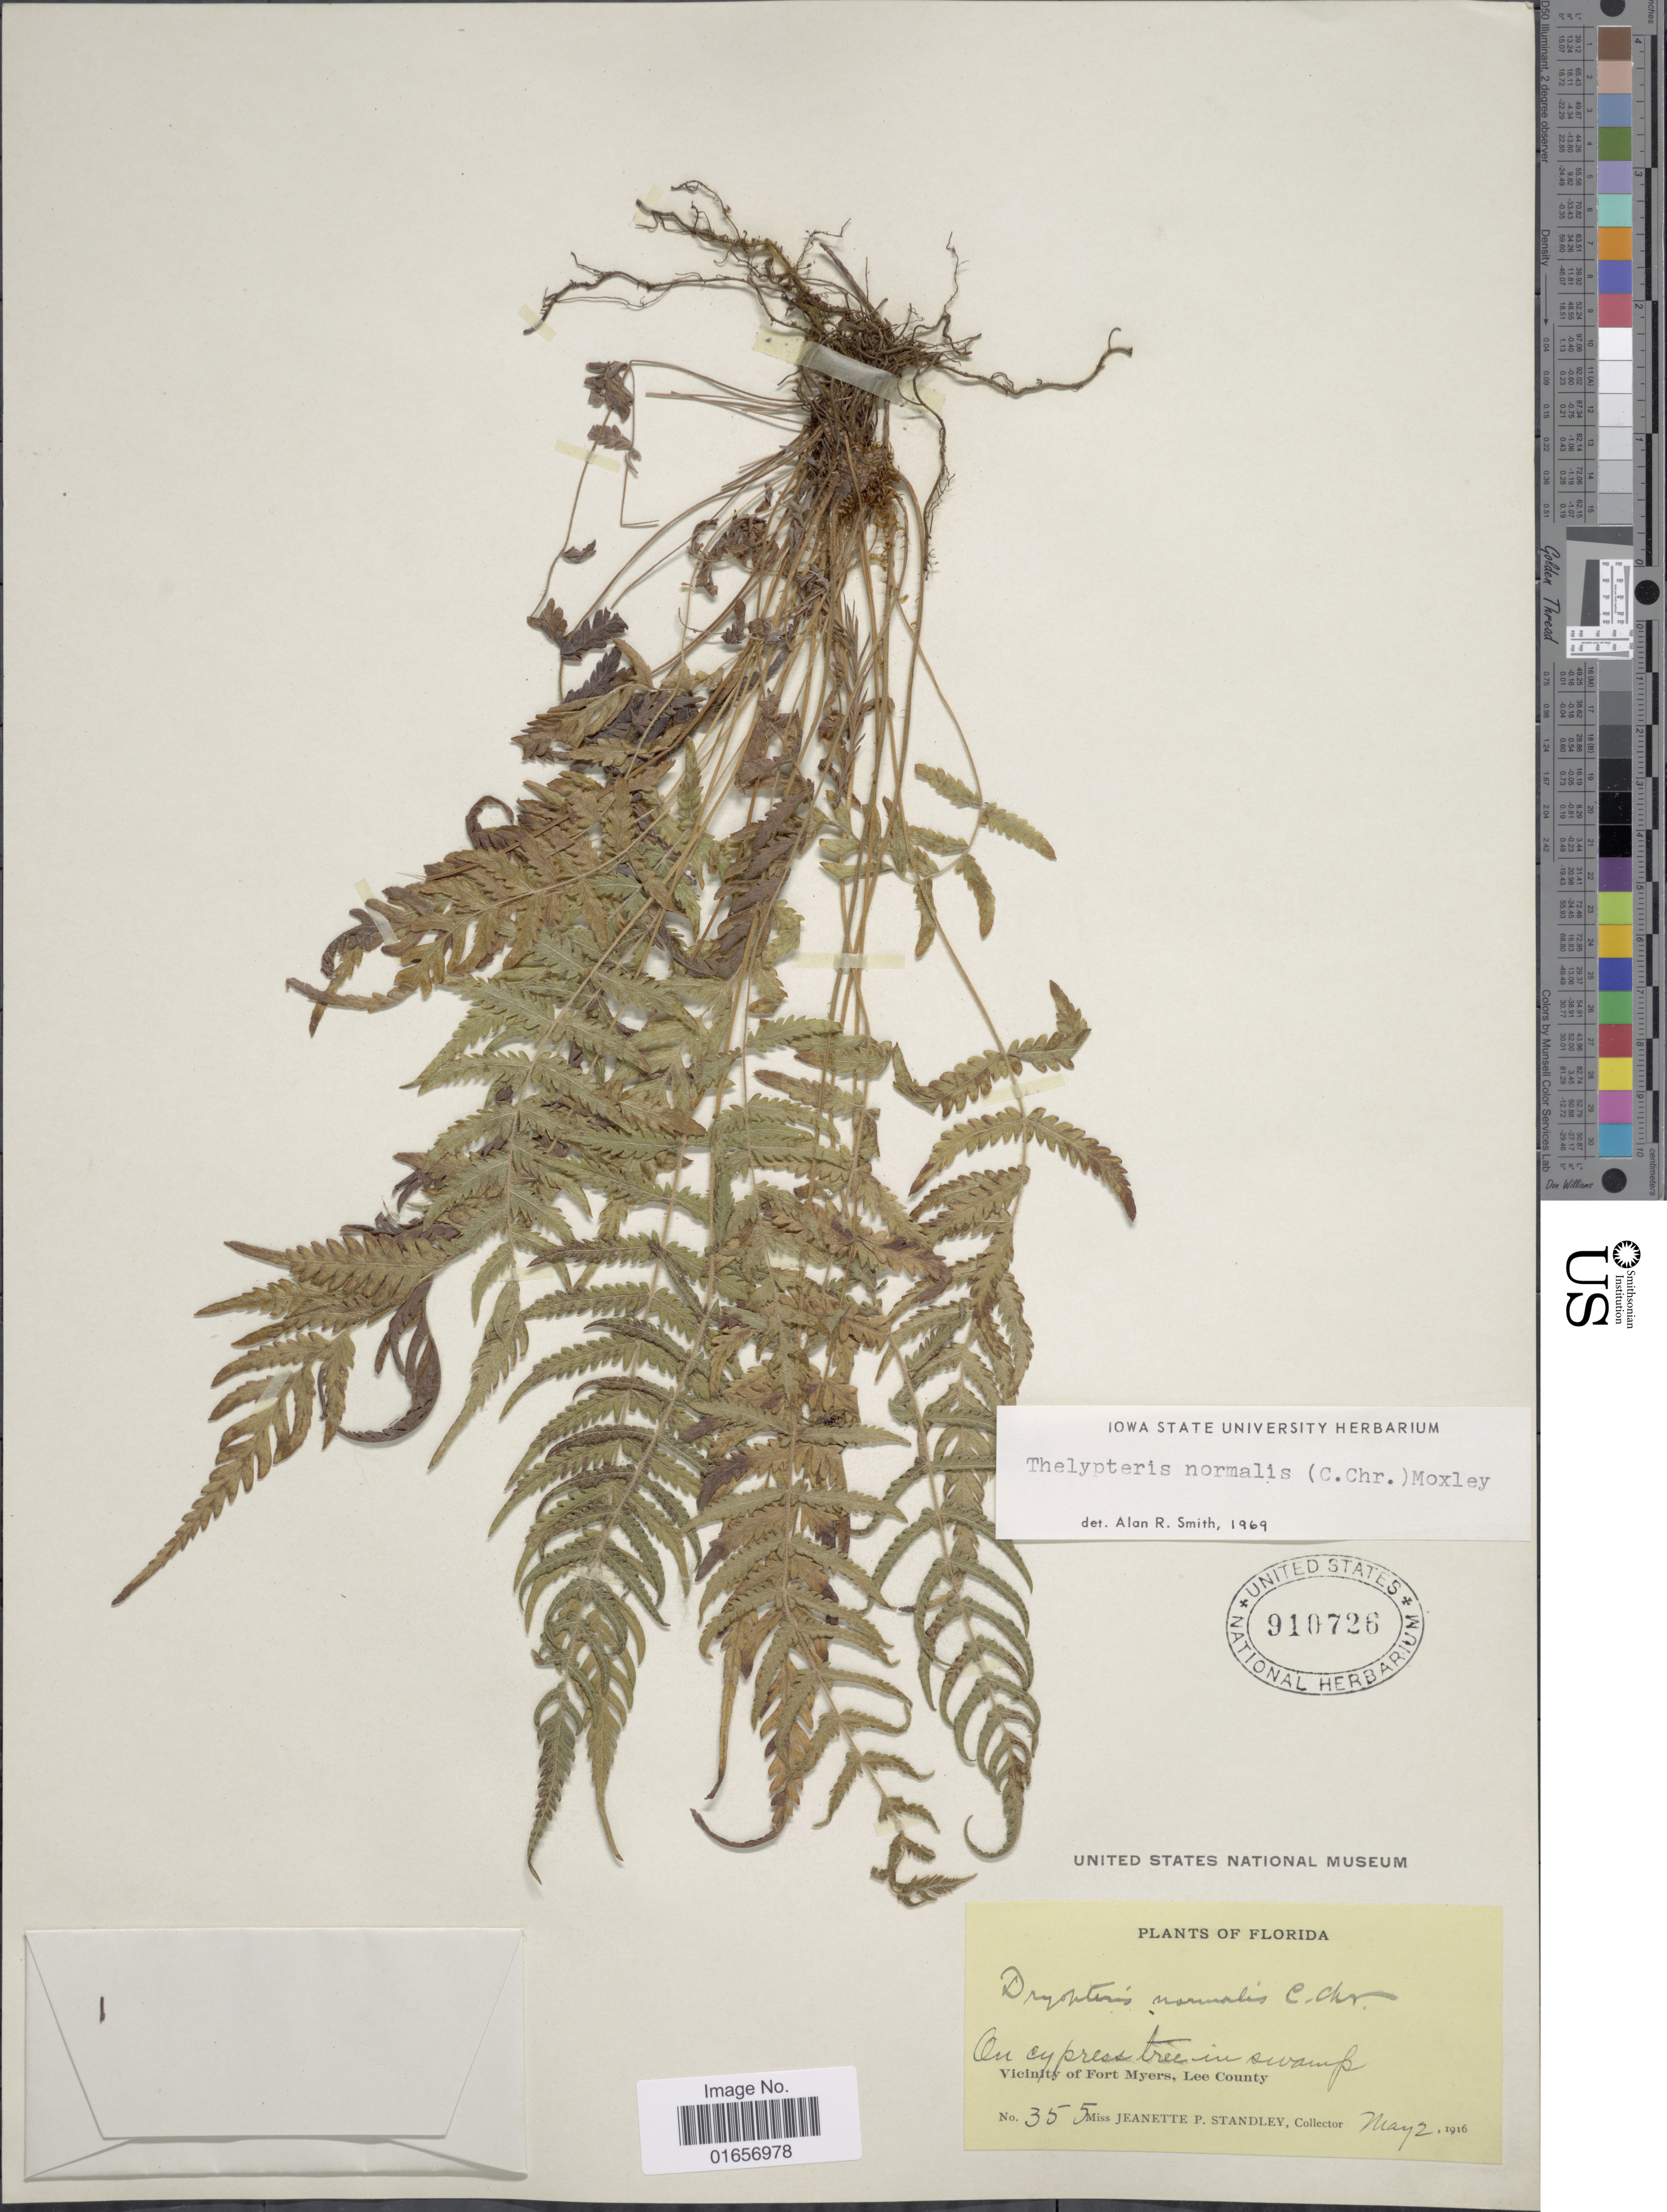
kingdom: Plantae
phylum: Tracheophyta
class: Polypodiopsida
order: Polypodiales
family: Thelypteridaceae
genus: Christella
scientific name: Christella kunthii comb. ined.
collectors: J. P. Standley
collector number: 355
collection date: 1916-05-02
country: United States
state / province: Florida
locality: On cypress tree in swamp, Vicinity of Fort Myers, Lee County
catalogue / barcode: US 910726